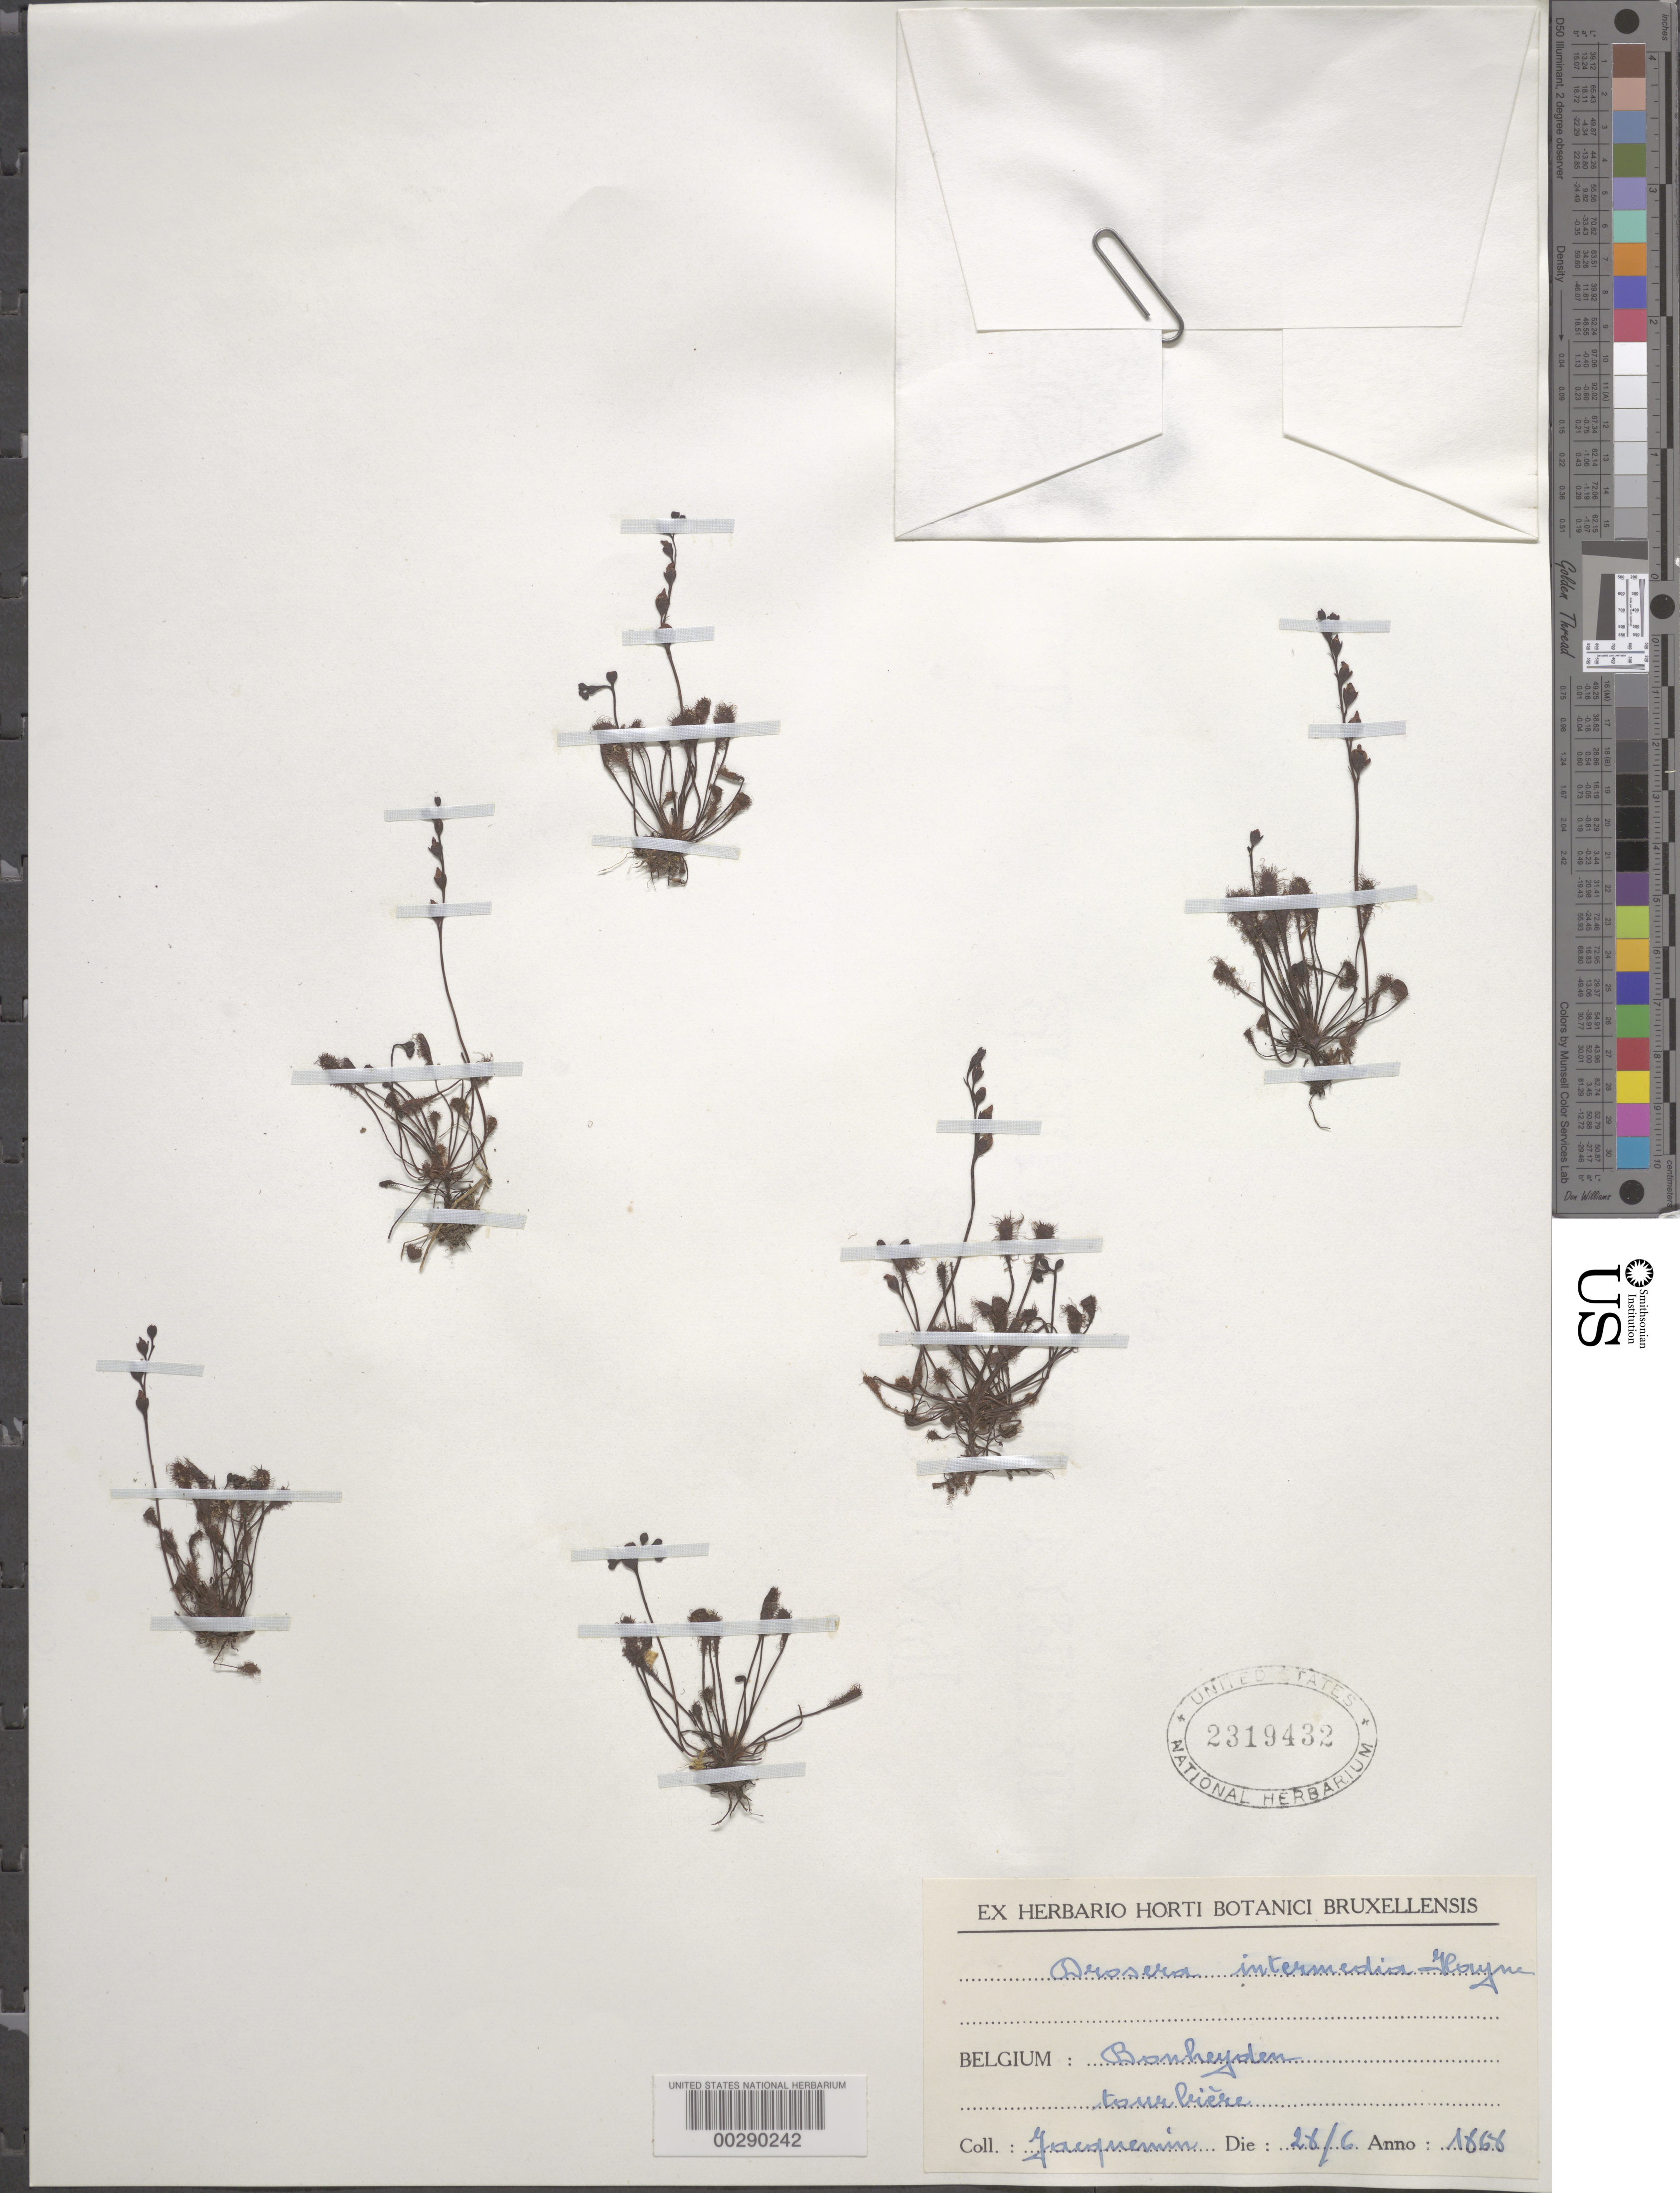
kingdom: Plantae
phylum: Tracheophyta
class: Magnoliopsida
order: Caryophyllales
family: Droseraceae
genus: Drosera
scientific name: Drosera intermedia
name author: Hayne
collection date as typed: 28 Jun 1868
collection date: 1868-06-28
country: Belgium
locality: Banheyden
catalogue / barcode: US 2319432